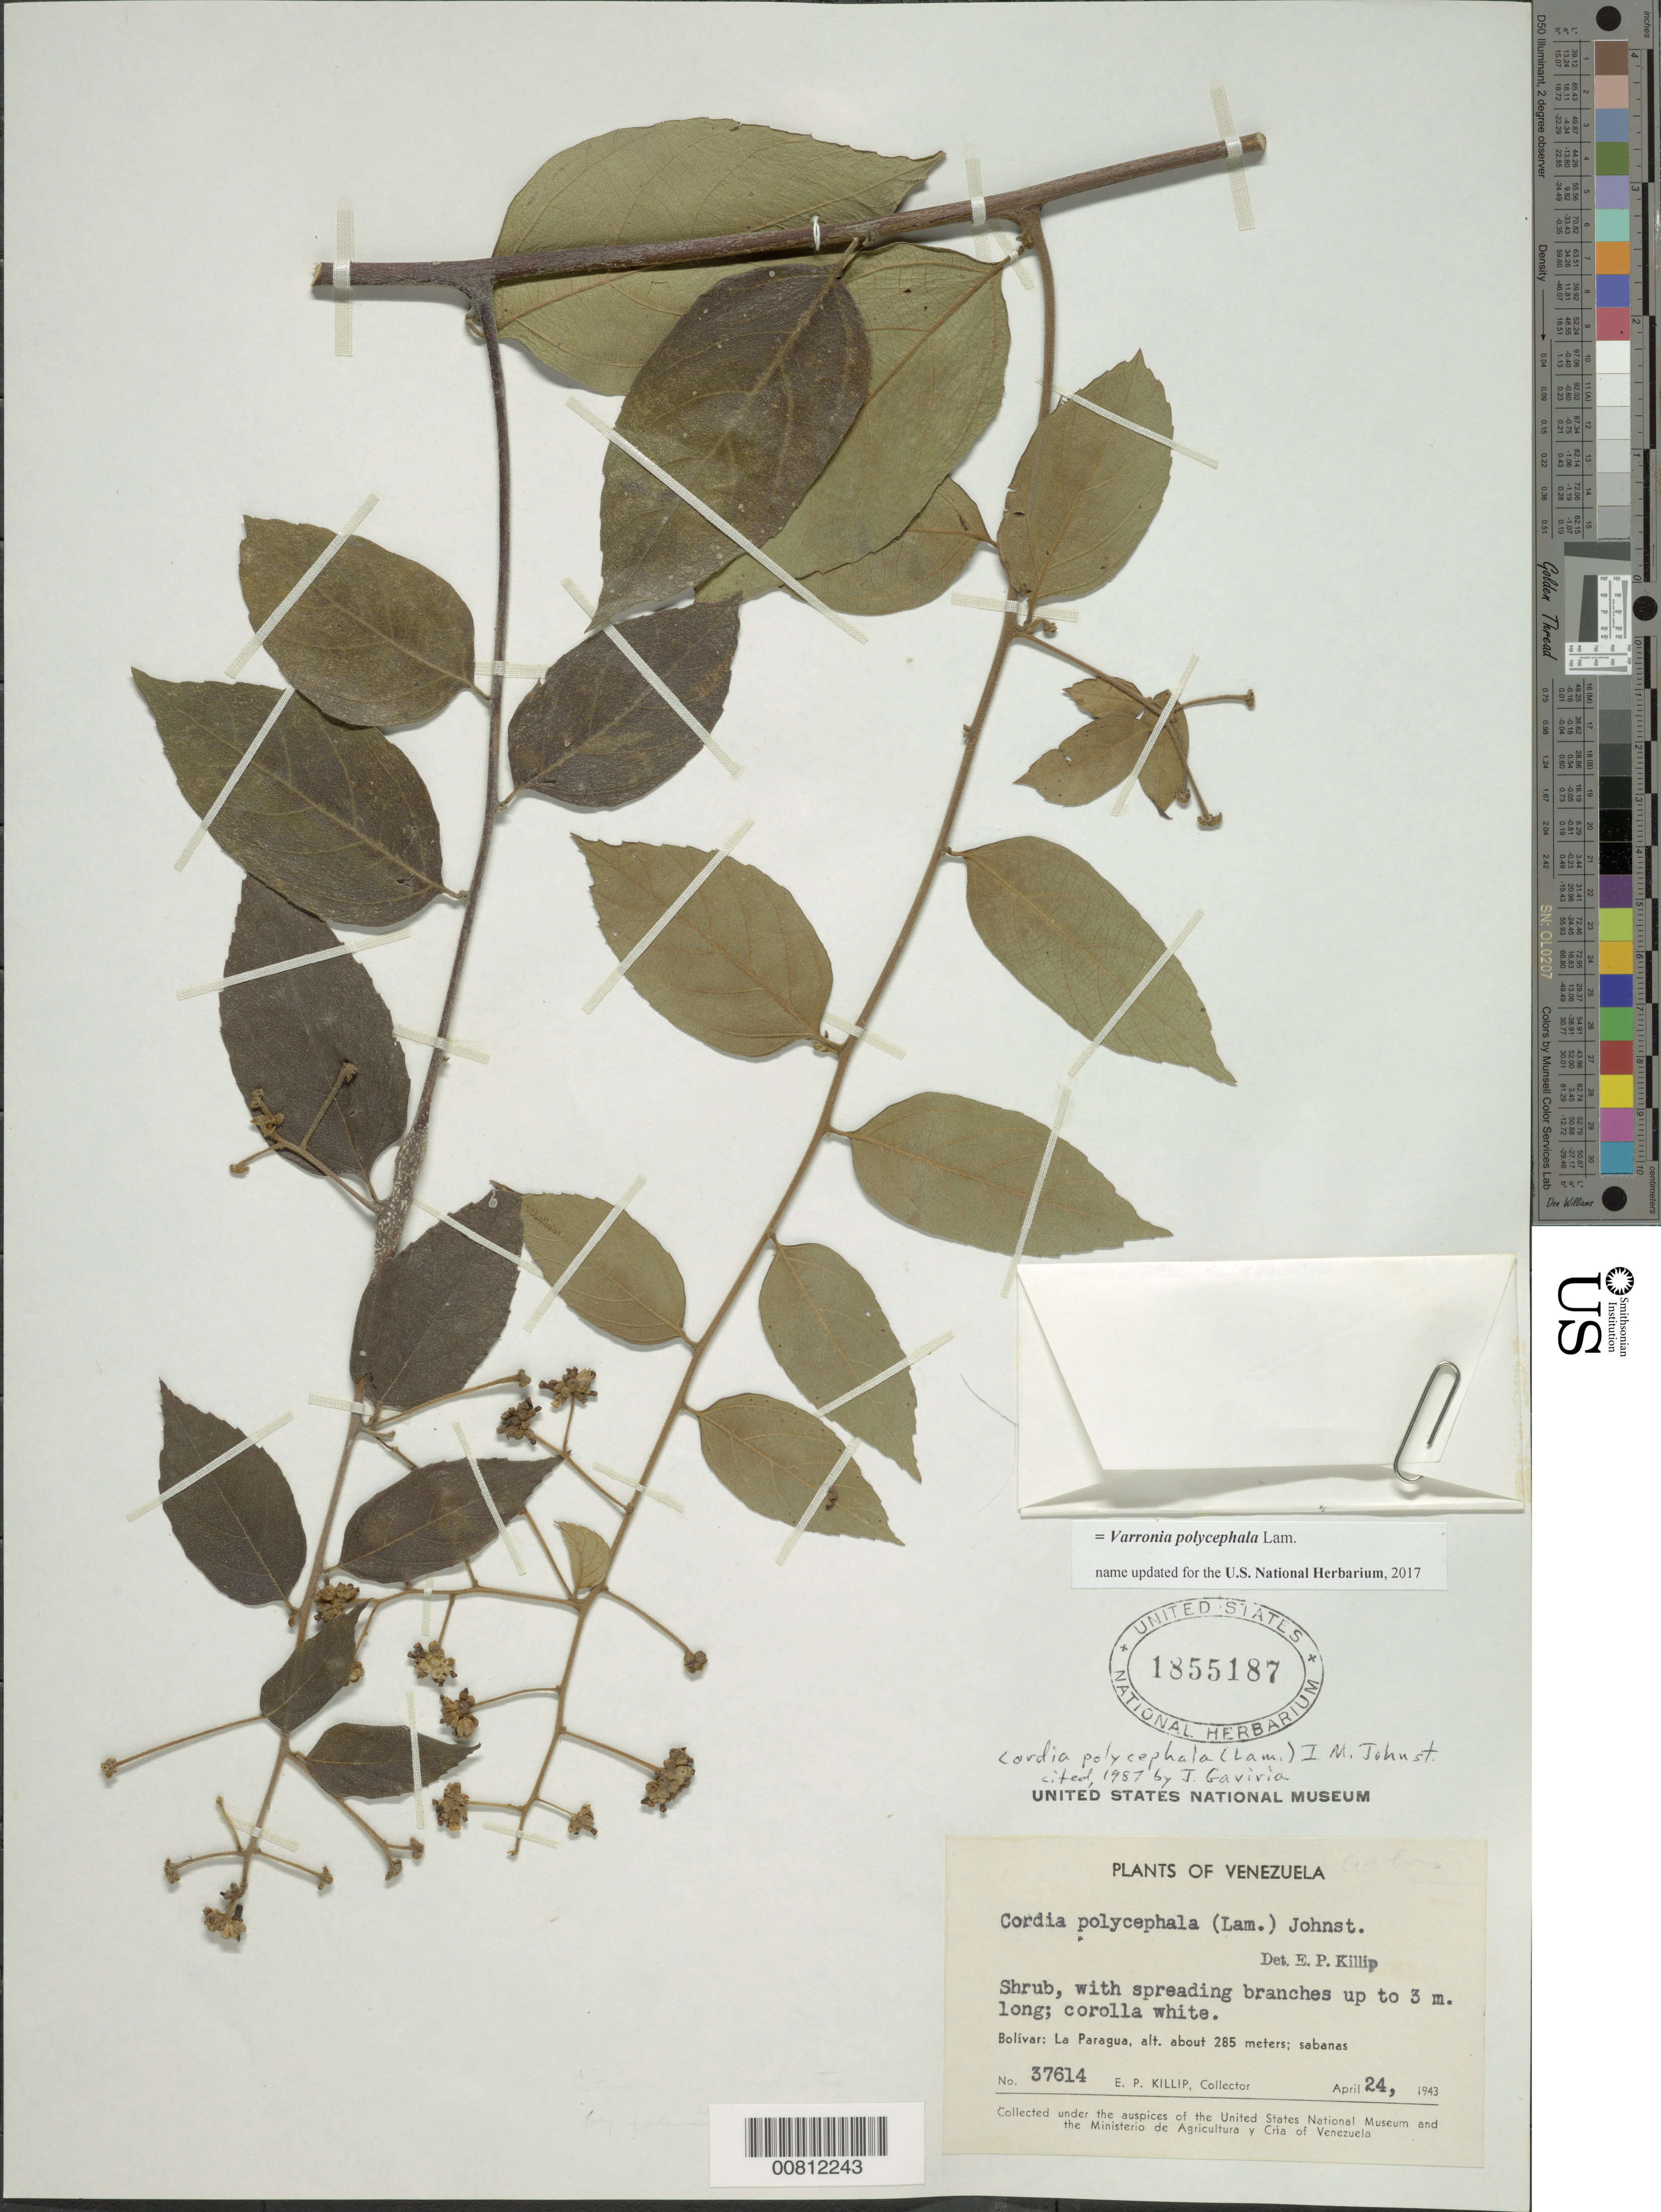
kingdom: Plantae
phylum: Tracheophyta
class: Magnoliopsida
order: Boraginales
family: Cordiaceae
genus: Varronia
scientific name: Varronia polycephala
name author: Lam.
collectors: E. P. Killip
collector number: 37614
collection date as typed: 24-Apr-43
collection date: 1943-04-24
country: Venezuela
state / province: Bolívar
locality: La Paragua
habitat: Sabana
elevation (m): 285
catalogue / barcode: US 1855187